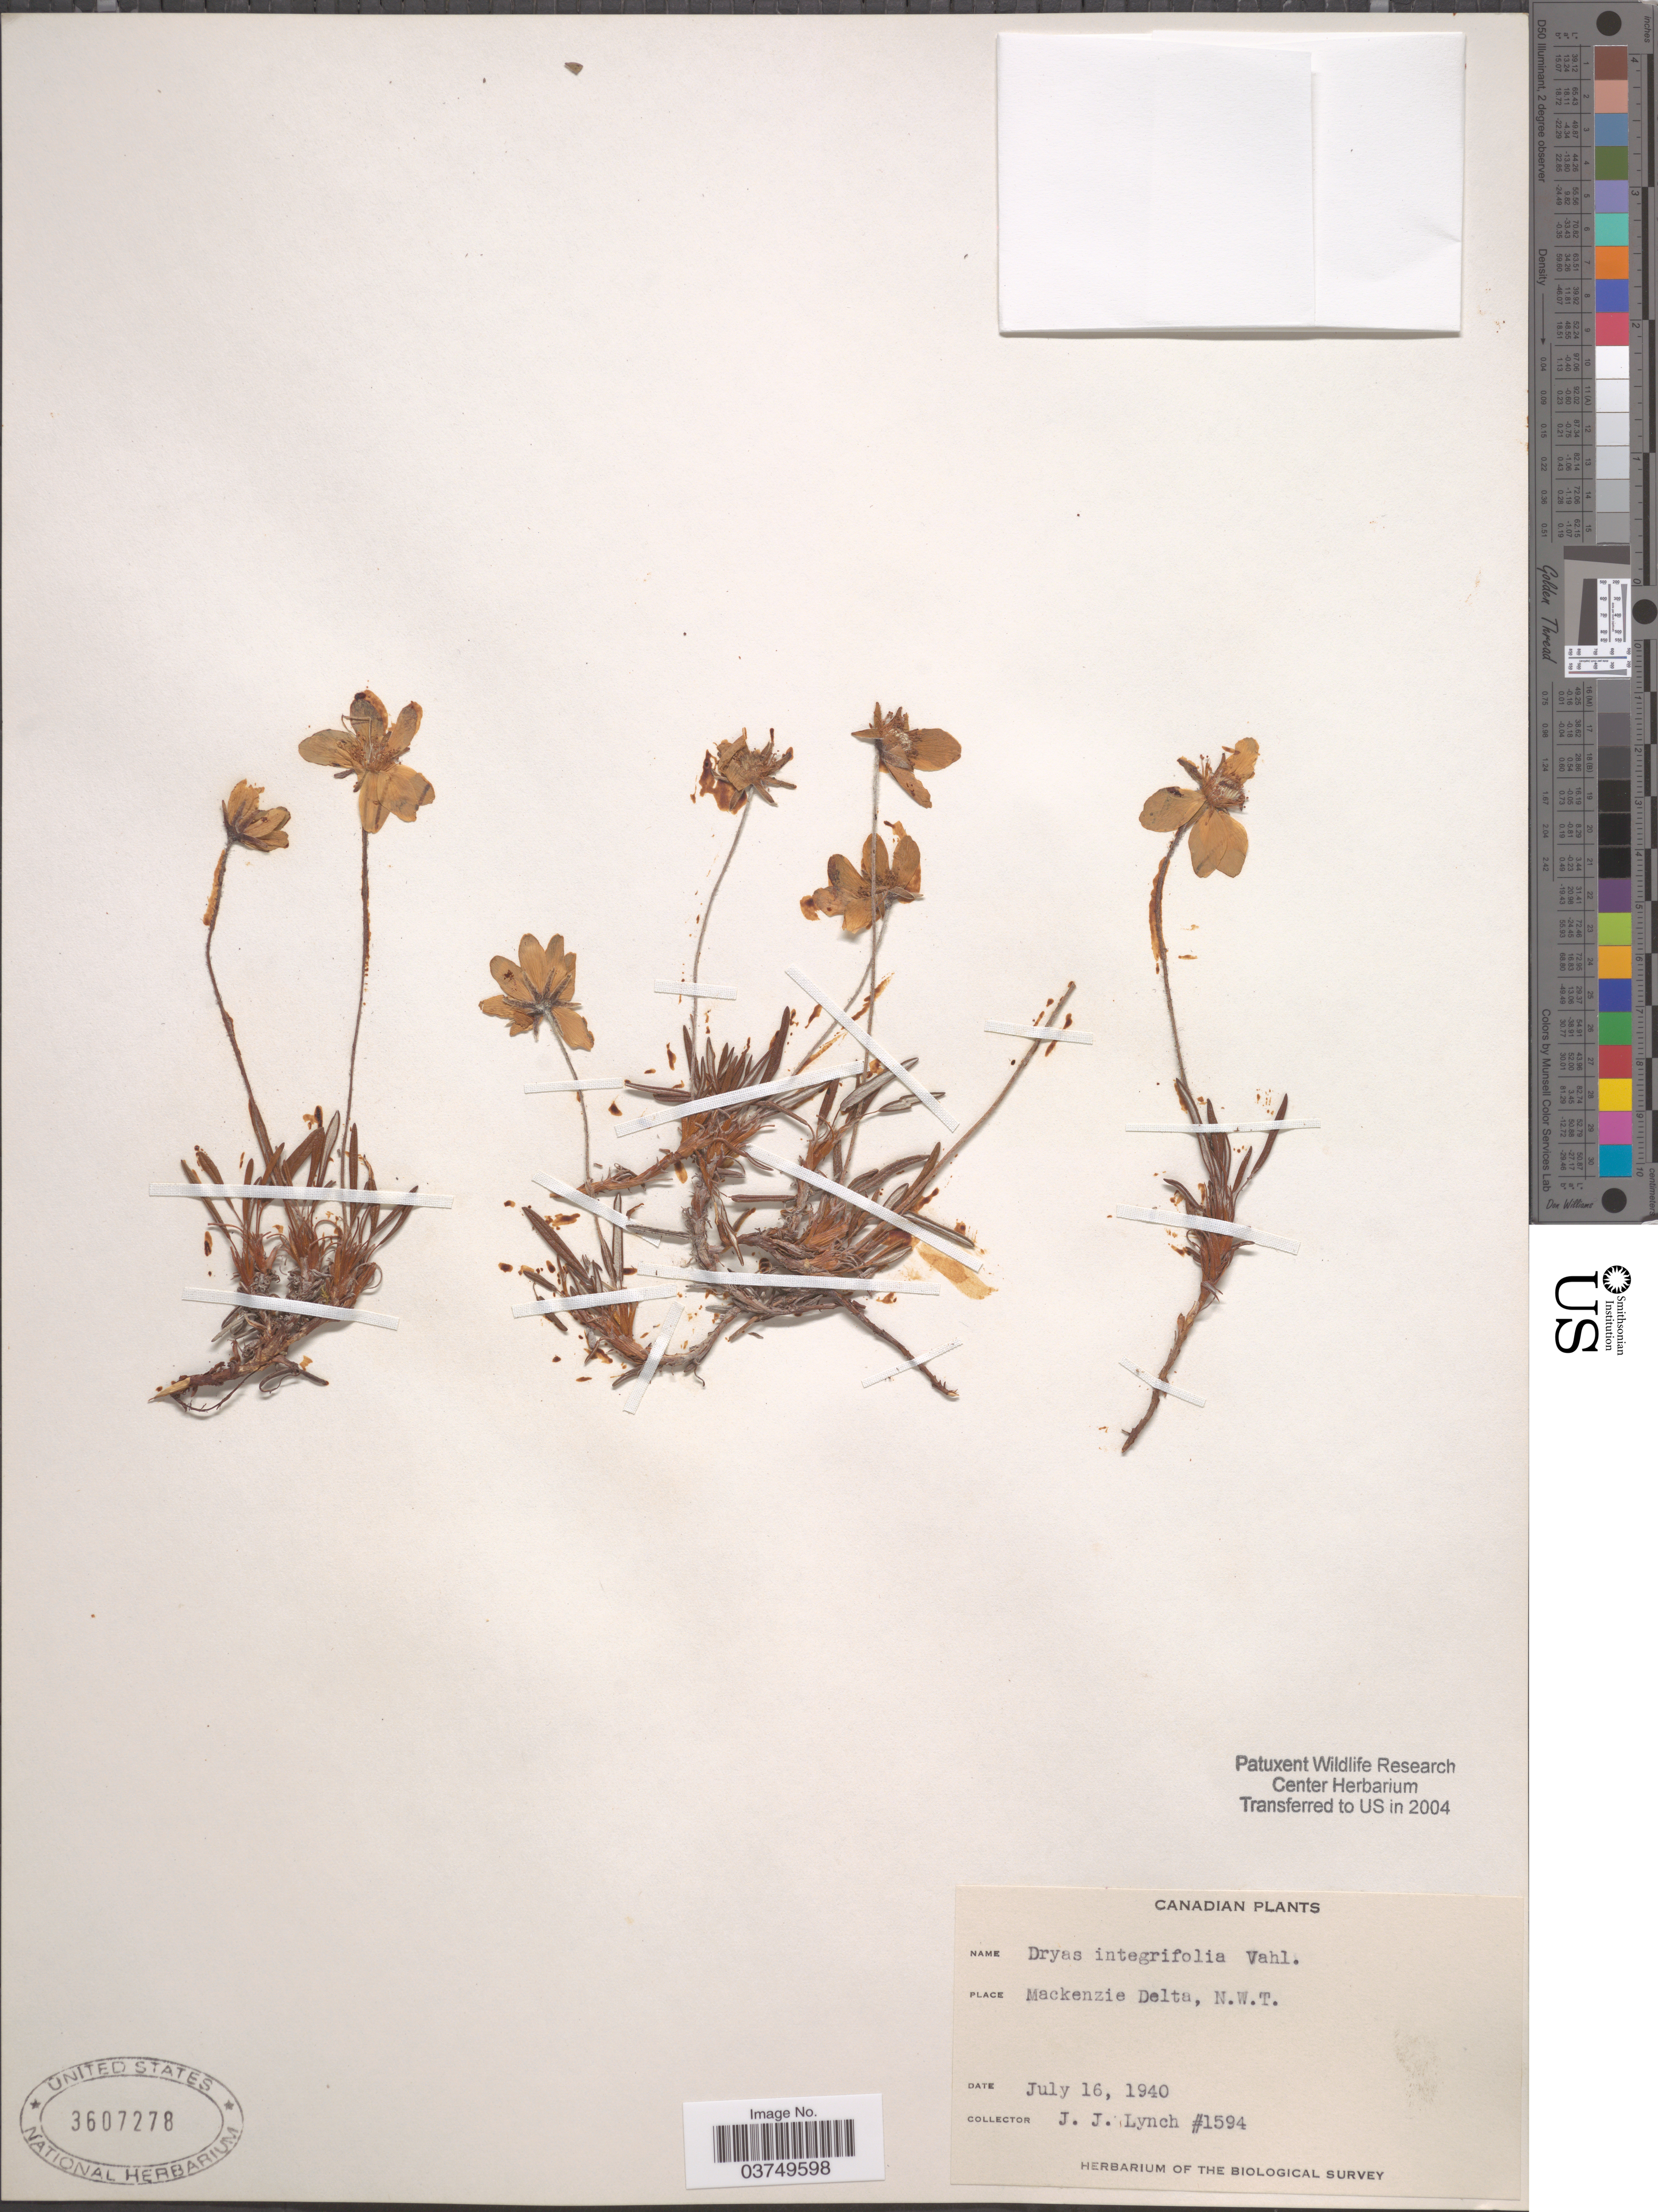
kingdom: Plantae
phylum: Tracheophyta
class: Magnoliopsida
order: Rosales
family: Rosaceae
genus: Dryas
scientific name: Dryas integrifolia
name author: Vahl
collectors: J. Lynch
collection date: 1940-07-16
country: Canada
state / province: Northwest Territories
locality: Mackenzie Delta.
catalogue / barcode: US 3607278